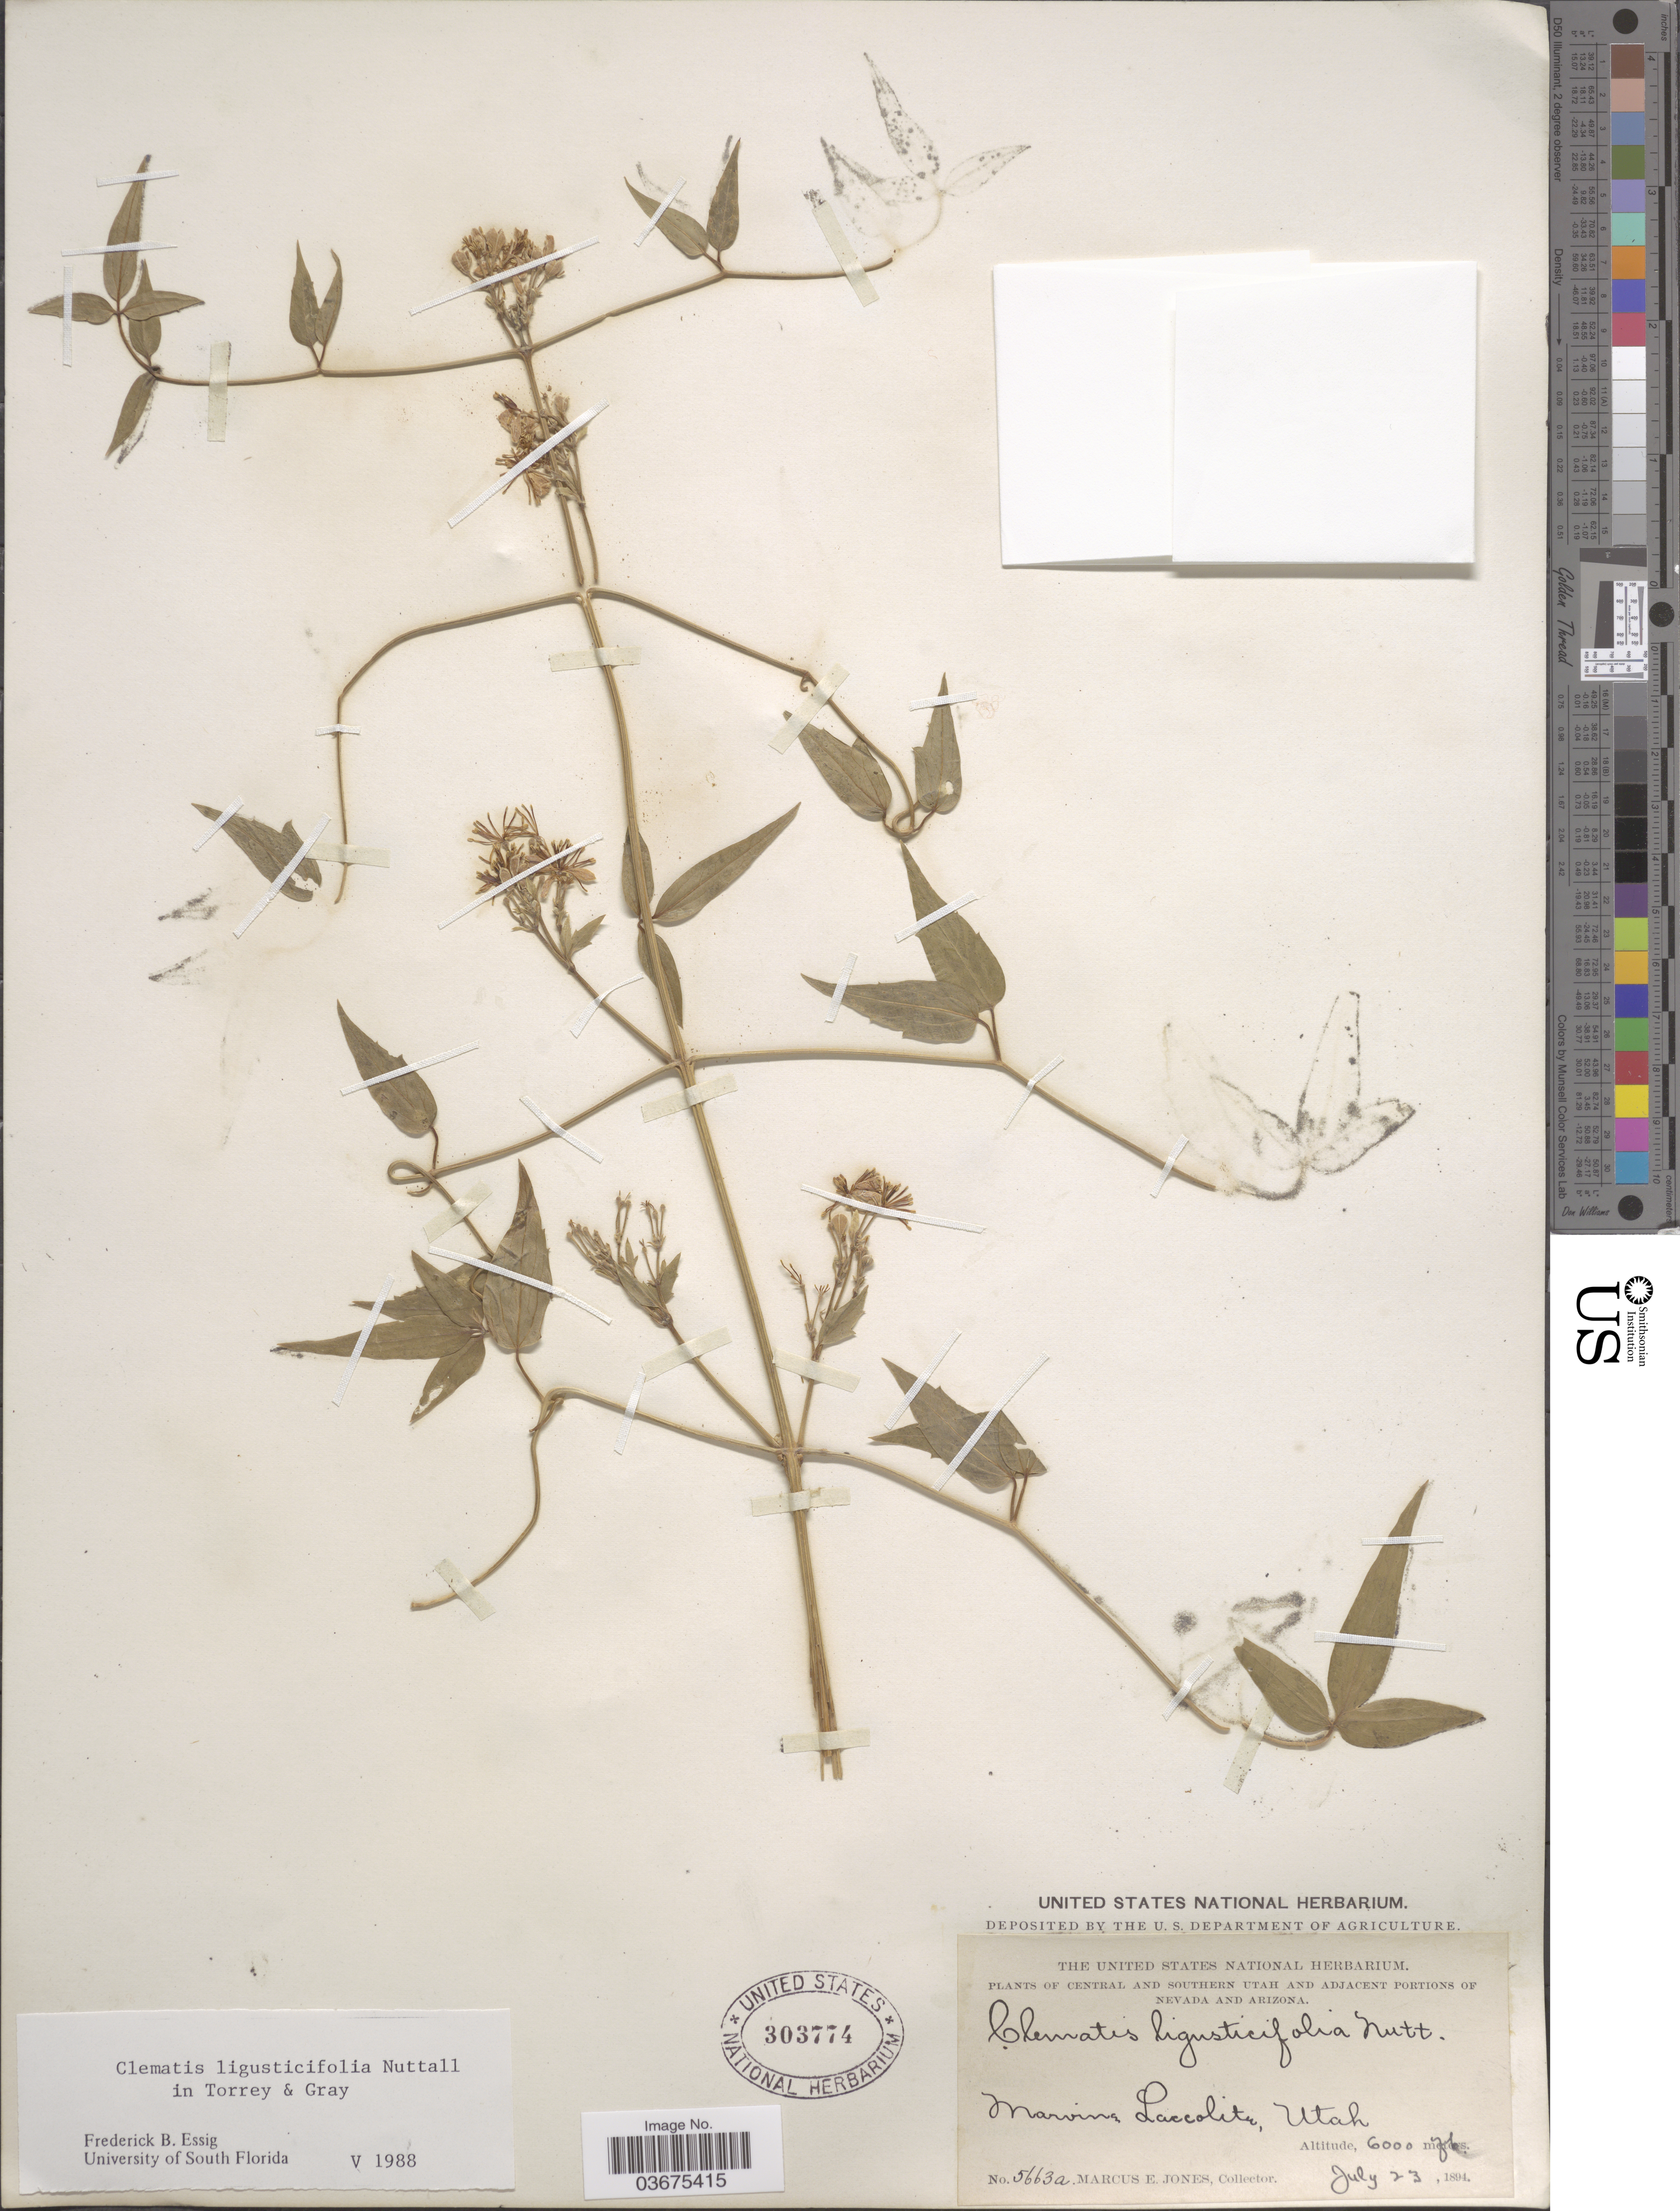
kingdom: Plantae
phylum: Tracheophyta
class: Magnoliopsida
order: Ranunculales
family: Ranunculaceae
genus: Clematis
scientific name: Clematis ligusticifolia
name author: Nutt.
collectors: M. E. Jones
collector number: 5663a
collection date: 1894-07-23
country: United States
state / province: Utah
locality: Central and Southern Utah. Marvine Laccolite.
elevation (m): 1829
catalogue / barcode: US 303774